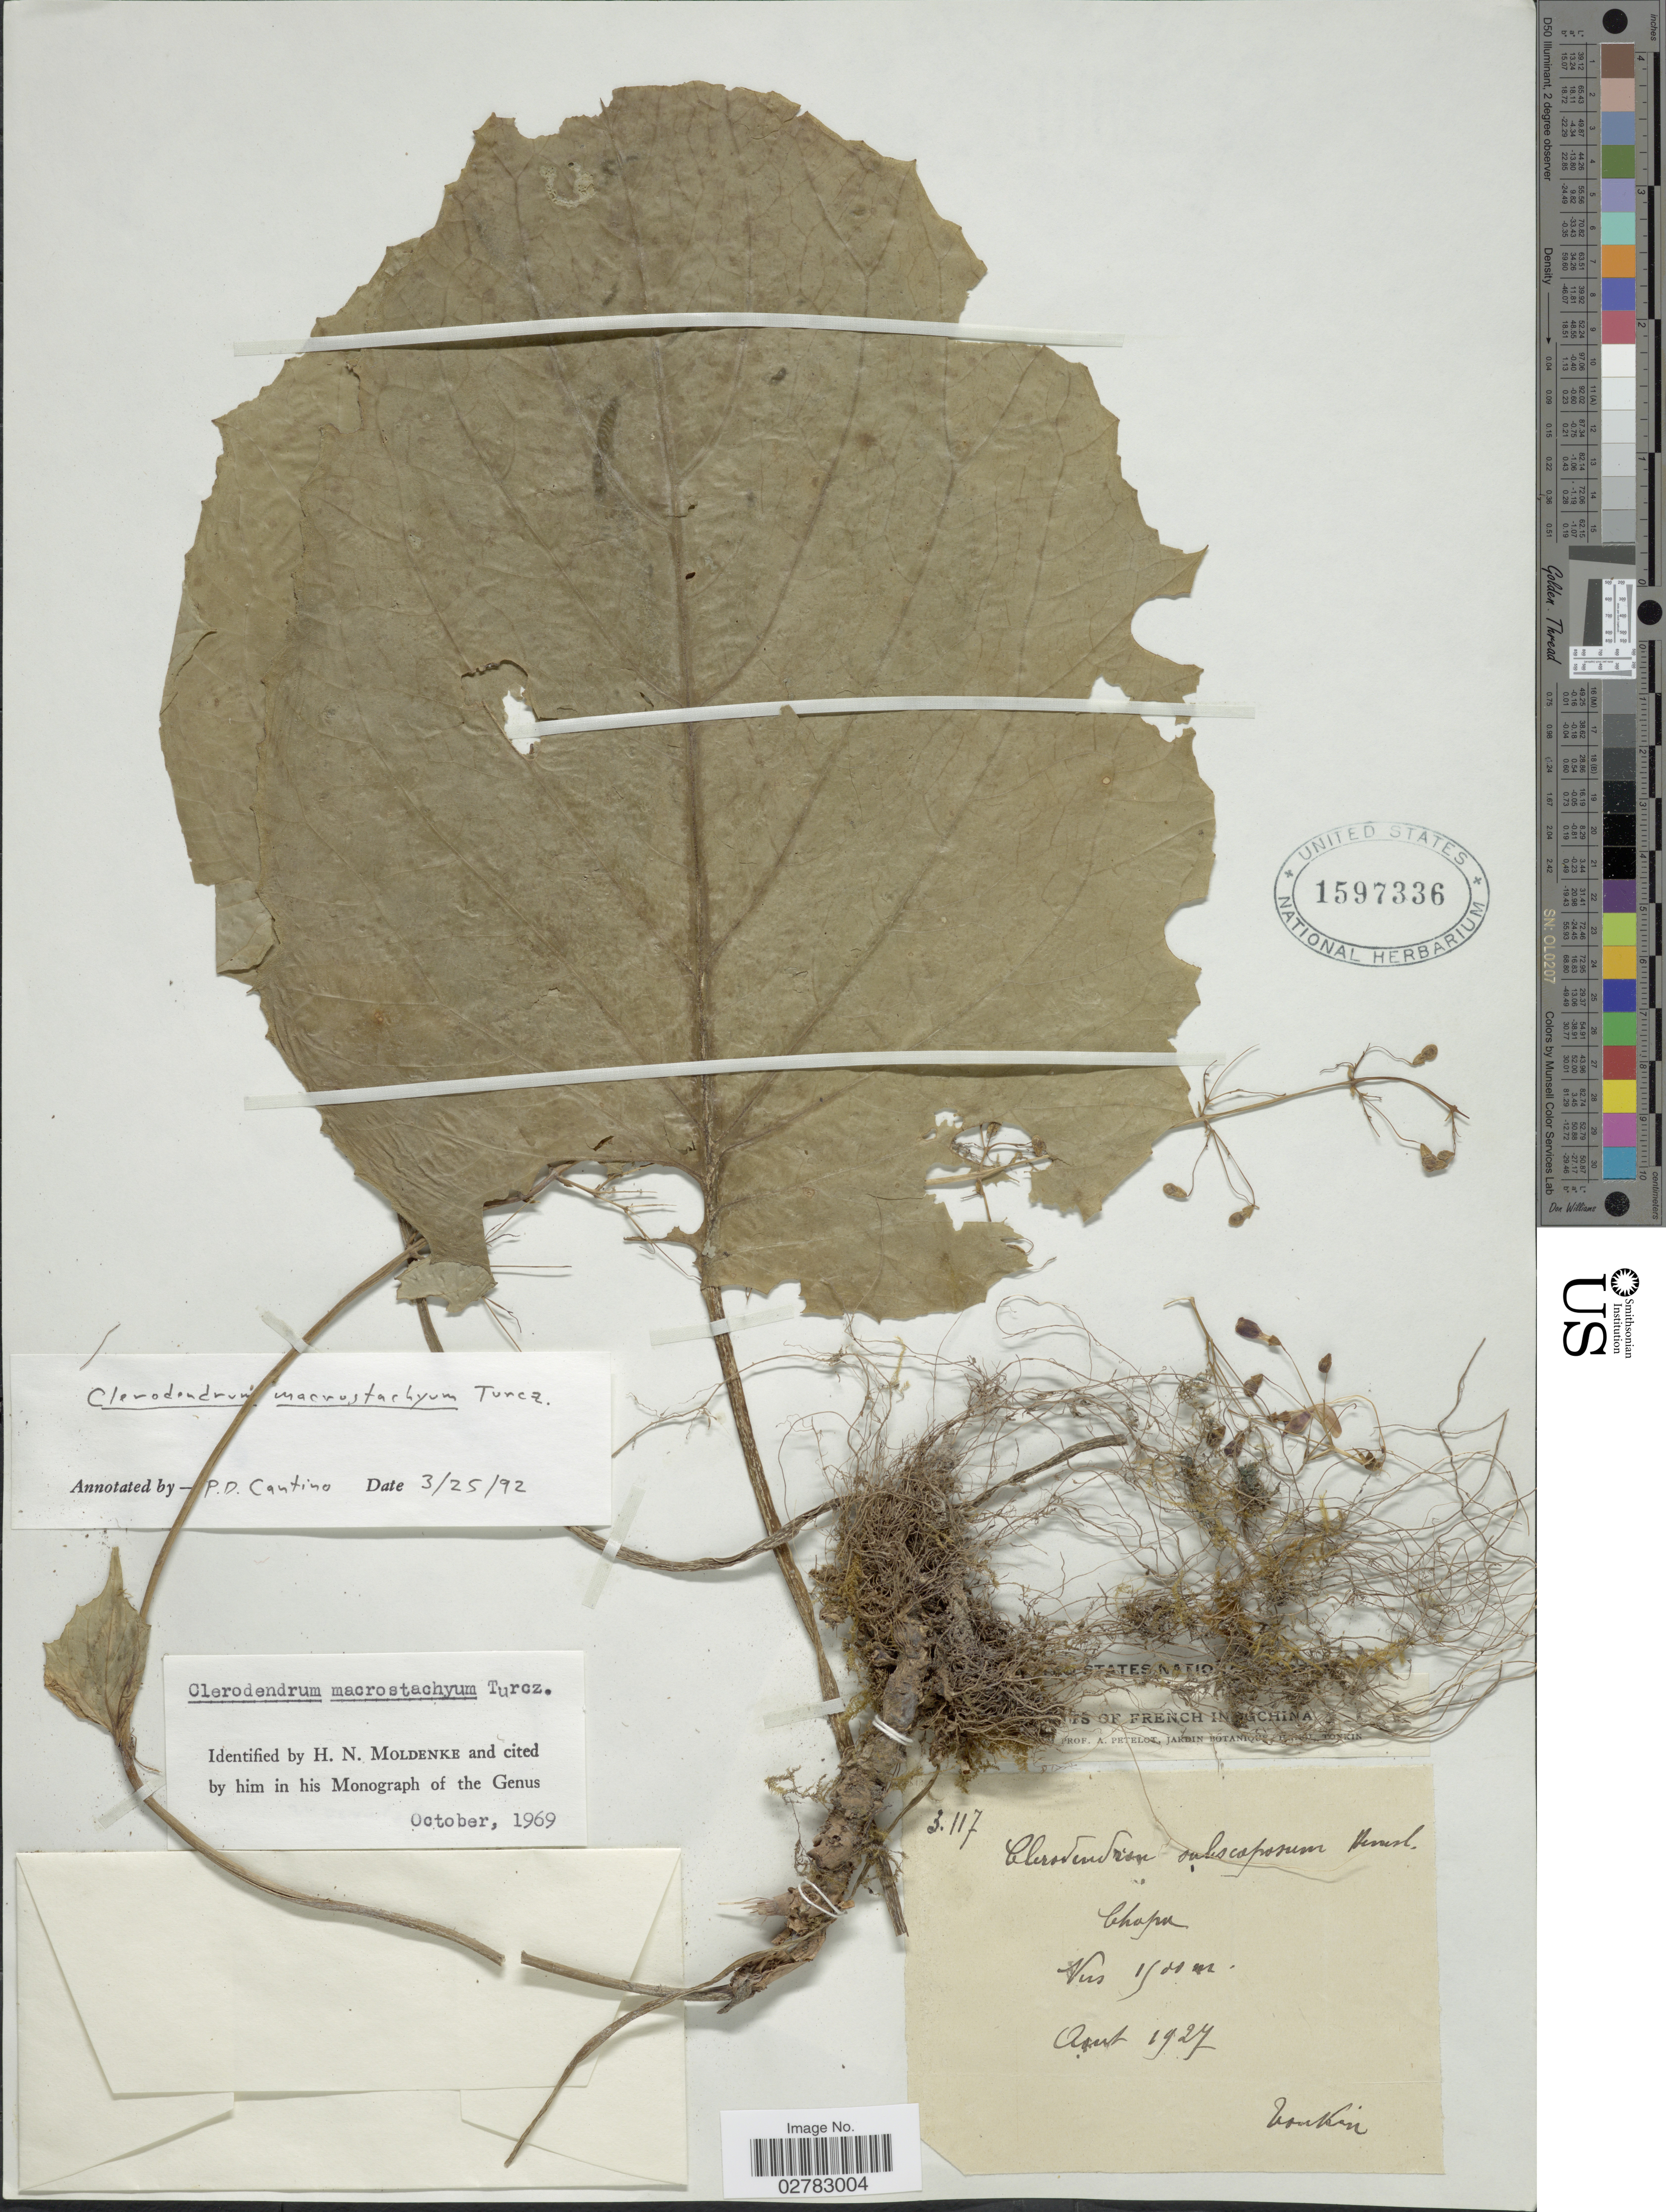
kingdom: Plantae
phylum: Tracheophyta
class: Magnoliopsida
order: Lamiales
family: Lamiaceae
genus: Clerodendrum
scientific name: Clerodendrum macrostachyum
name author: Turcz.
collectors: A. Petelot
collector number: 3117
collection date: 1927-08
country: Vietnam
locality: Tonkin. Chapa.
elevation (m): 1500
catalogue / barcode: US 1597336